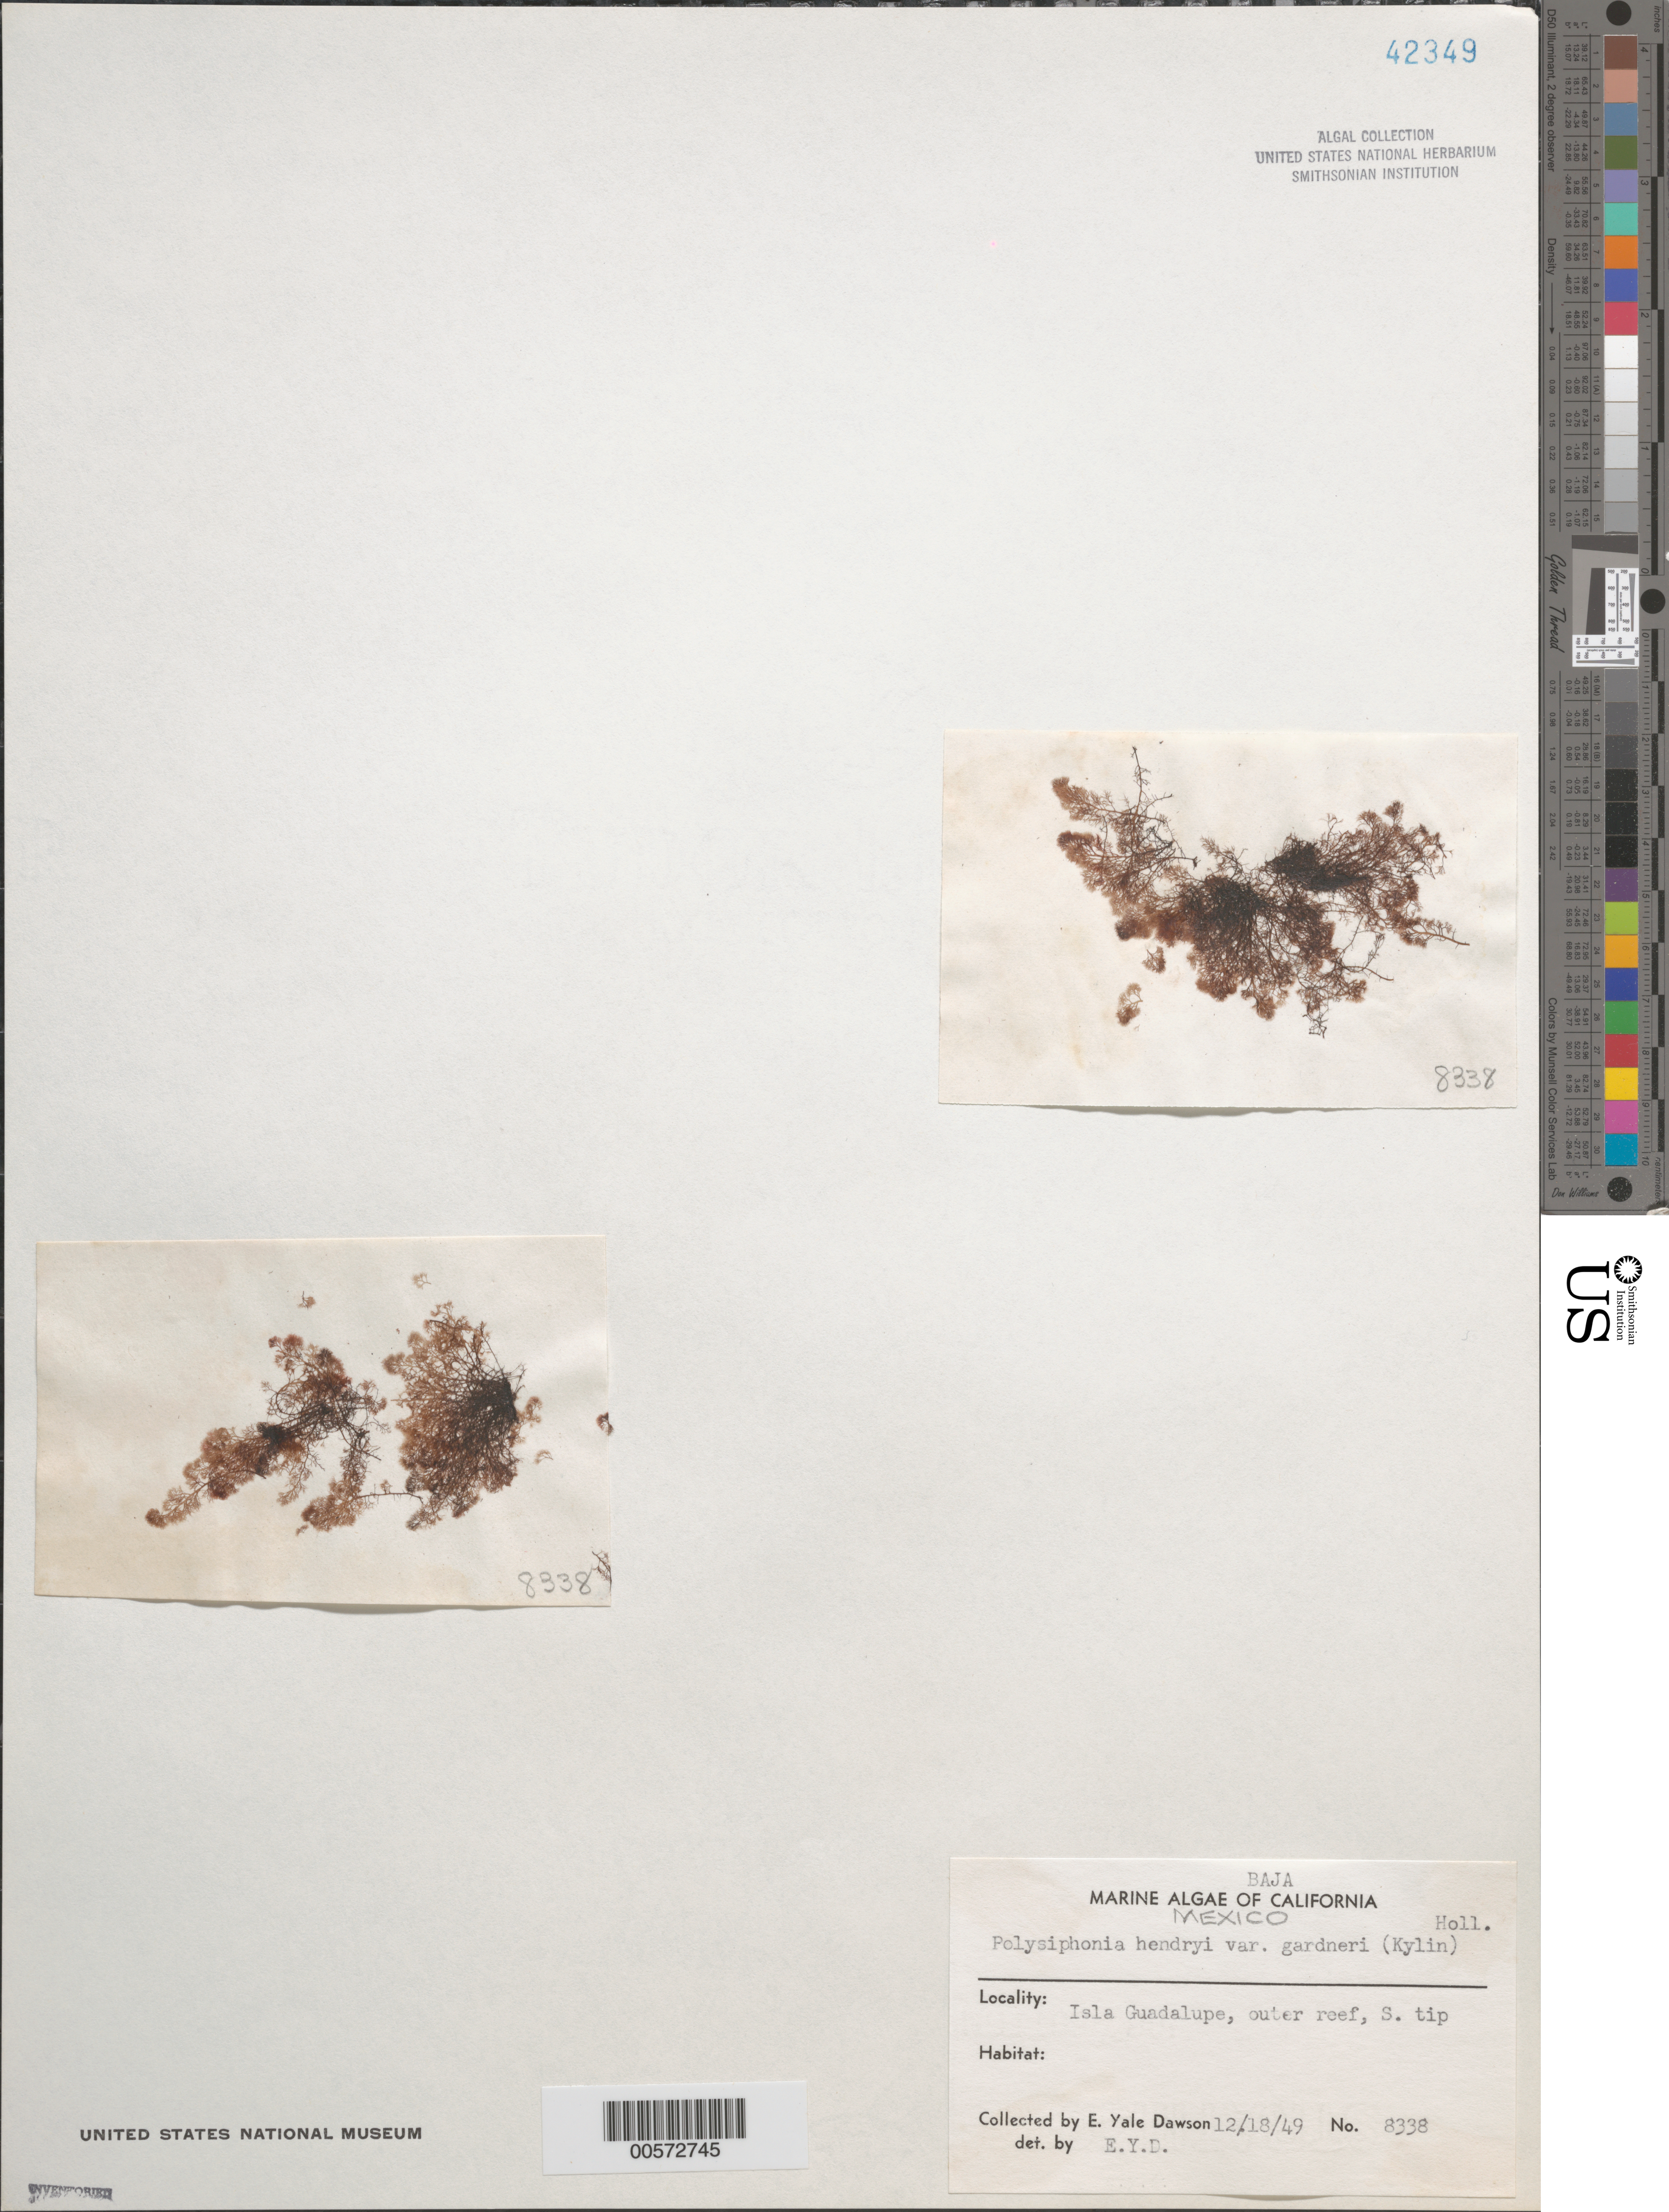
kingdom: Plantae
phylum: Rhodophyta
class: Florideophyceae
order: Ceramiales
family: Rhodomelaceae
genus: Vertebrata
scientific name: Vertebrata hendryi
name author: (N.L. Gardner) Savoie & G.W. Saunders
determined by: Algae name updating Project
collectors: E. Y. Dawson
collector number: EYD 8338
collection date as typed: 18 Dec 1949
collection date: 1949-12-18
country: Mexico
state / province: Baja California Norte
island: Isla Guadalupe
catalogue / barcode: US 42349